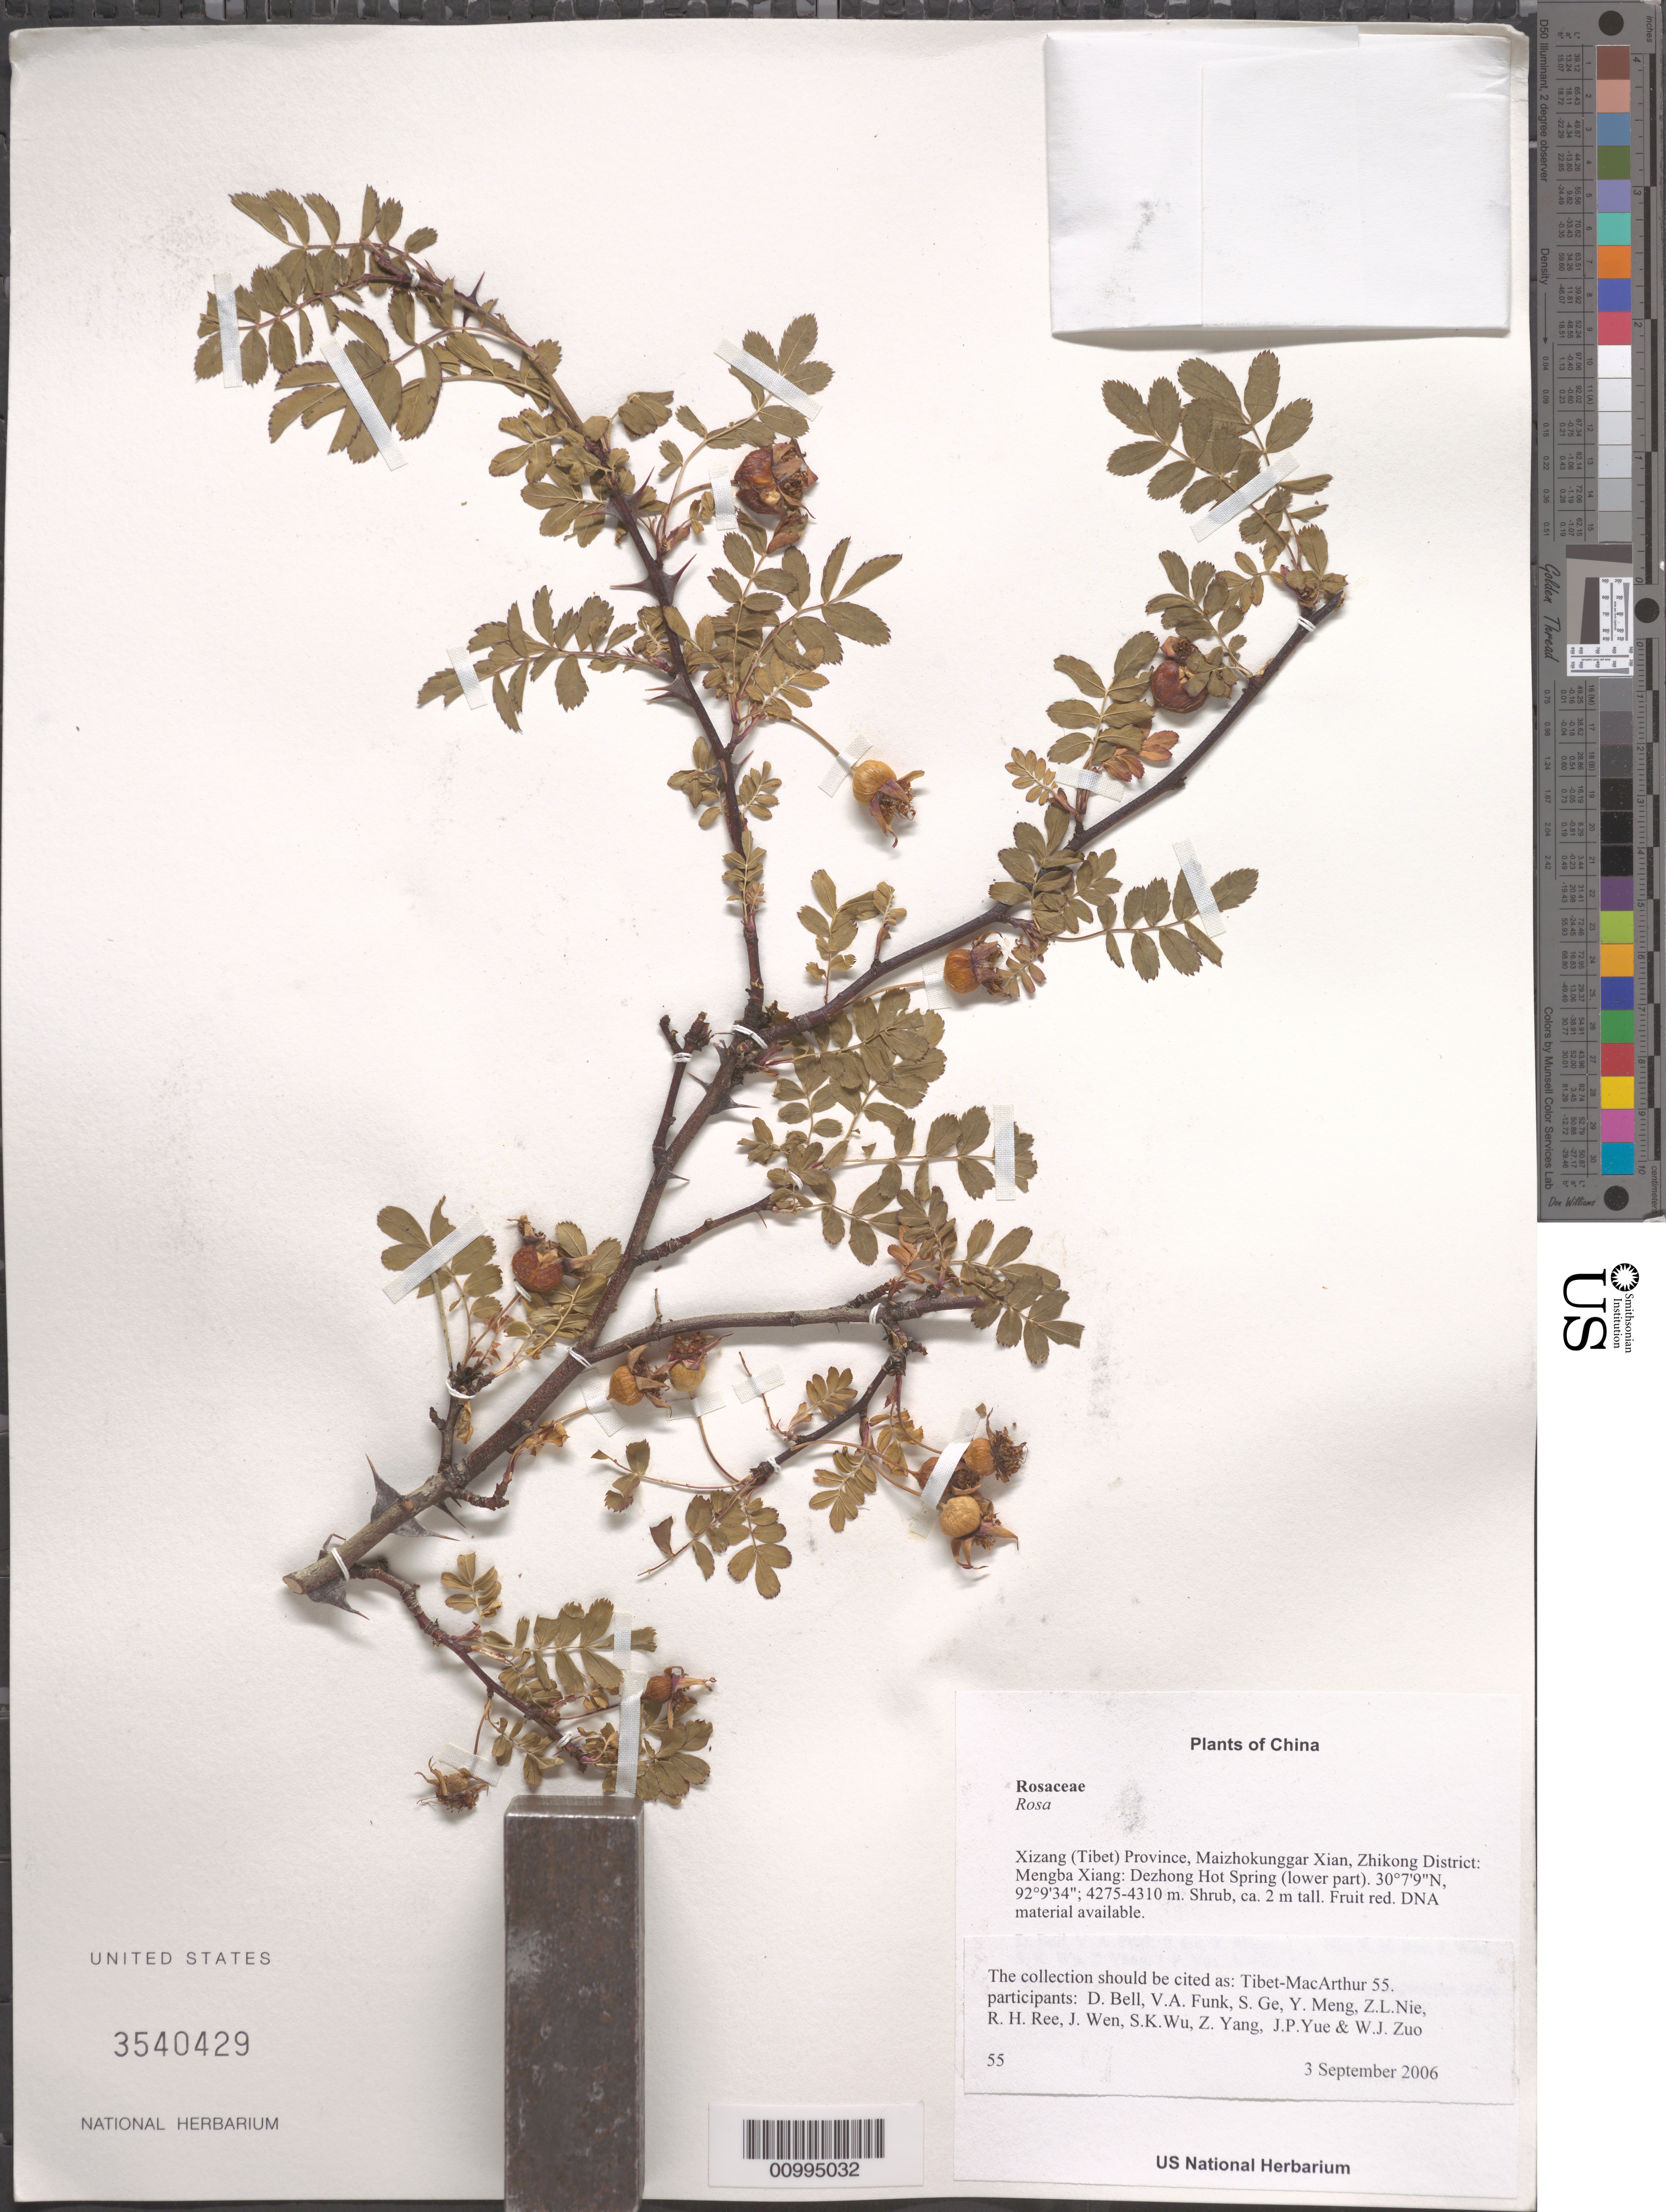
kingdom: Plantae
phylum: Tracheophyta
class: Magnoliopsida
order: Rosales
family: Rosaceae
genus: Rosa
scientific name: Rosa sp.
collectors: Tibet-MacArthur, D. A. Bell, V. Funk, S. Ge, Y. Meng, Z. Nie, R. Ree, J. Wen, S. K. Wu, Z. Yang, J. Yue & W. Zuo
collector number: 55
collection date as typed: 03 Sep 2006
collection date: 2006-09-03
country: China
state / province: Xizang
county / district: Maizhokunggar Xian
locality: Zhikong District: Mengba Xiang:Dezhong Hot Spring (lower part).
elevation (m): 4275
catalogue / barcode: US 3540429